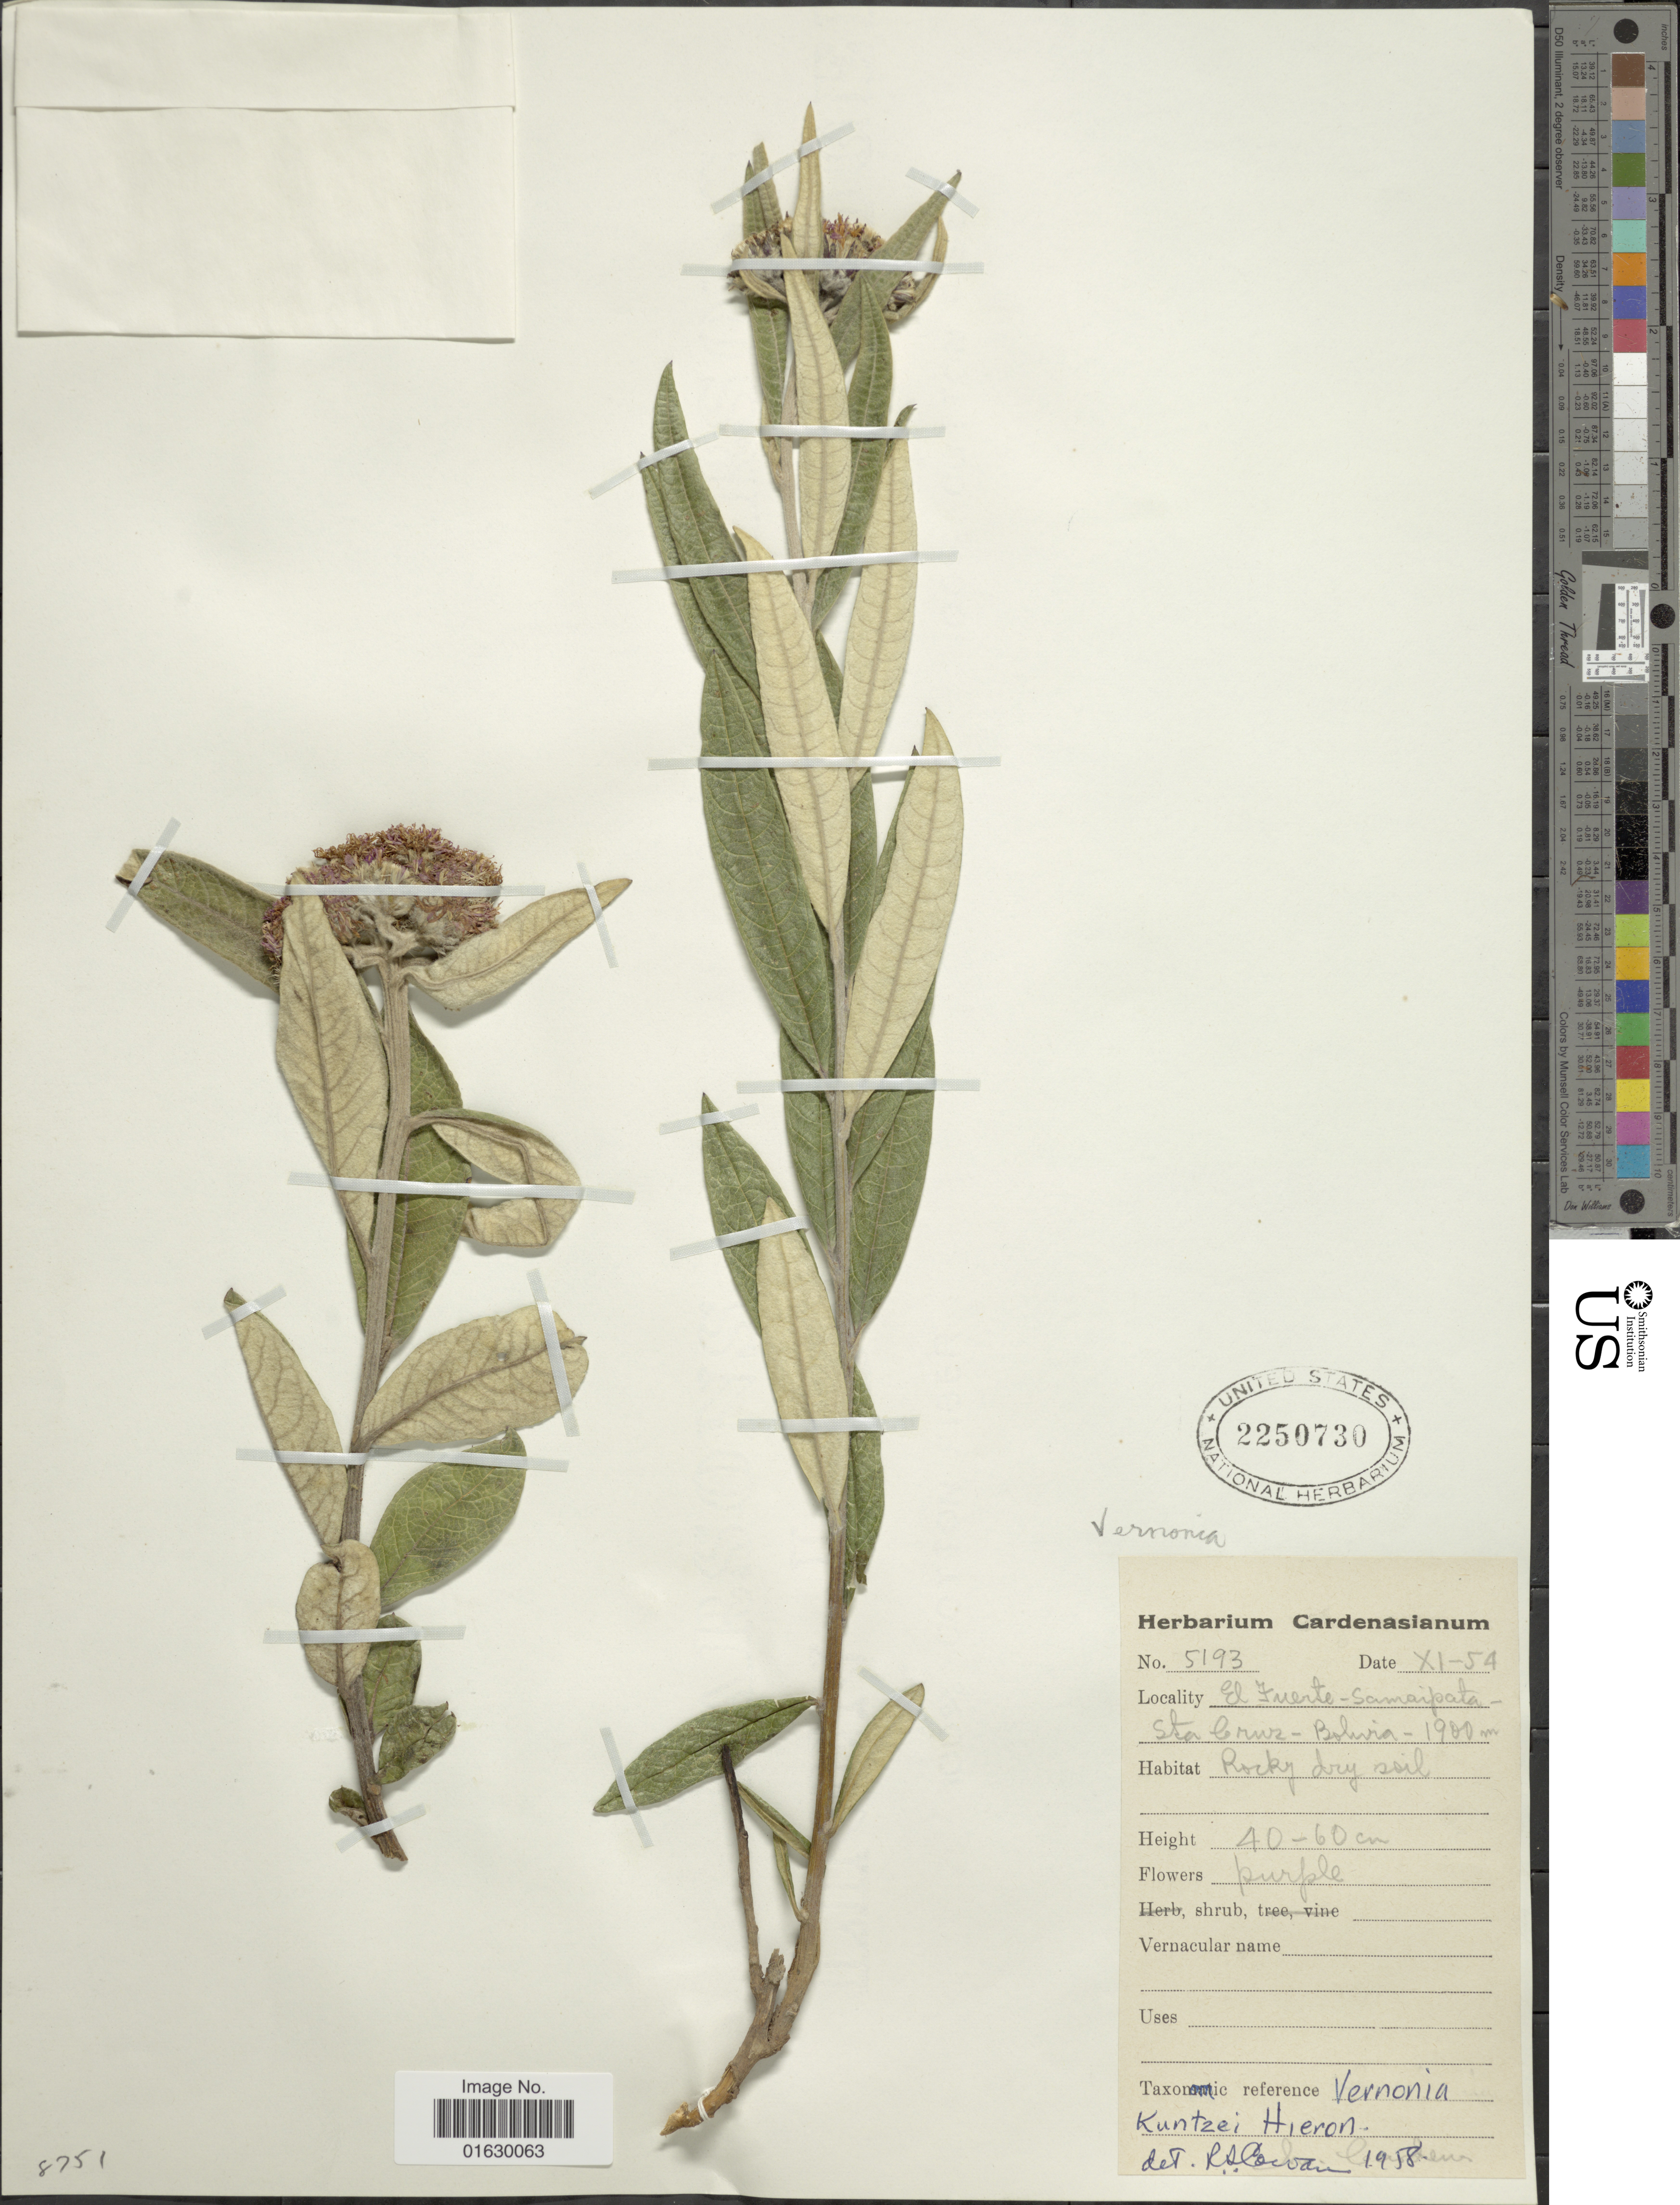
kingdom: Plantae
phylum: Tracheophyta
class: Magnoliopsida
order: Asterales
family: Asteraceae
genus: Lessingianthus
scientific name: Lessingianthus asteriflorus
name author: (Mart. ex DC.) H. Rob.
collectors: Herbarium Cardenasianum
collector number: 5193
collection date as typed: Transcribed d/m/y: /11/54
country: Bolivia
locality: El Fuente, Samaipata, Sta. Cruz,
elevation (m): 1900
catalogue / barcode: US 2250730